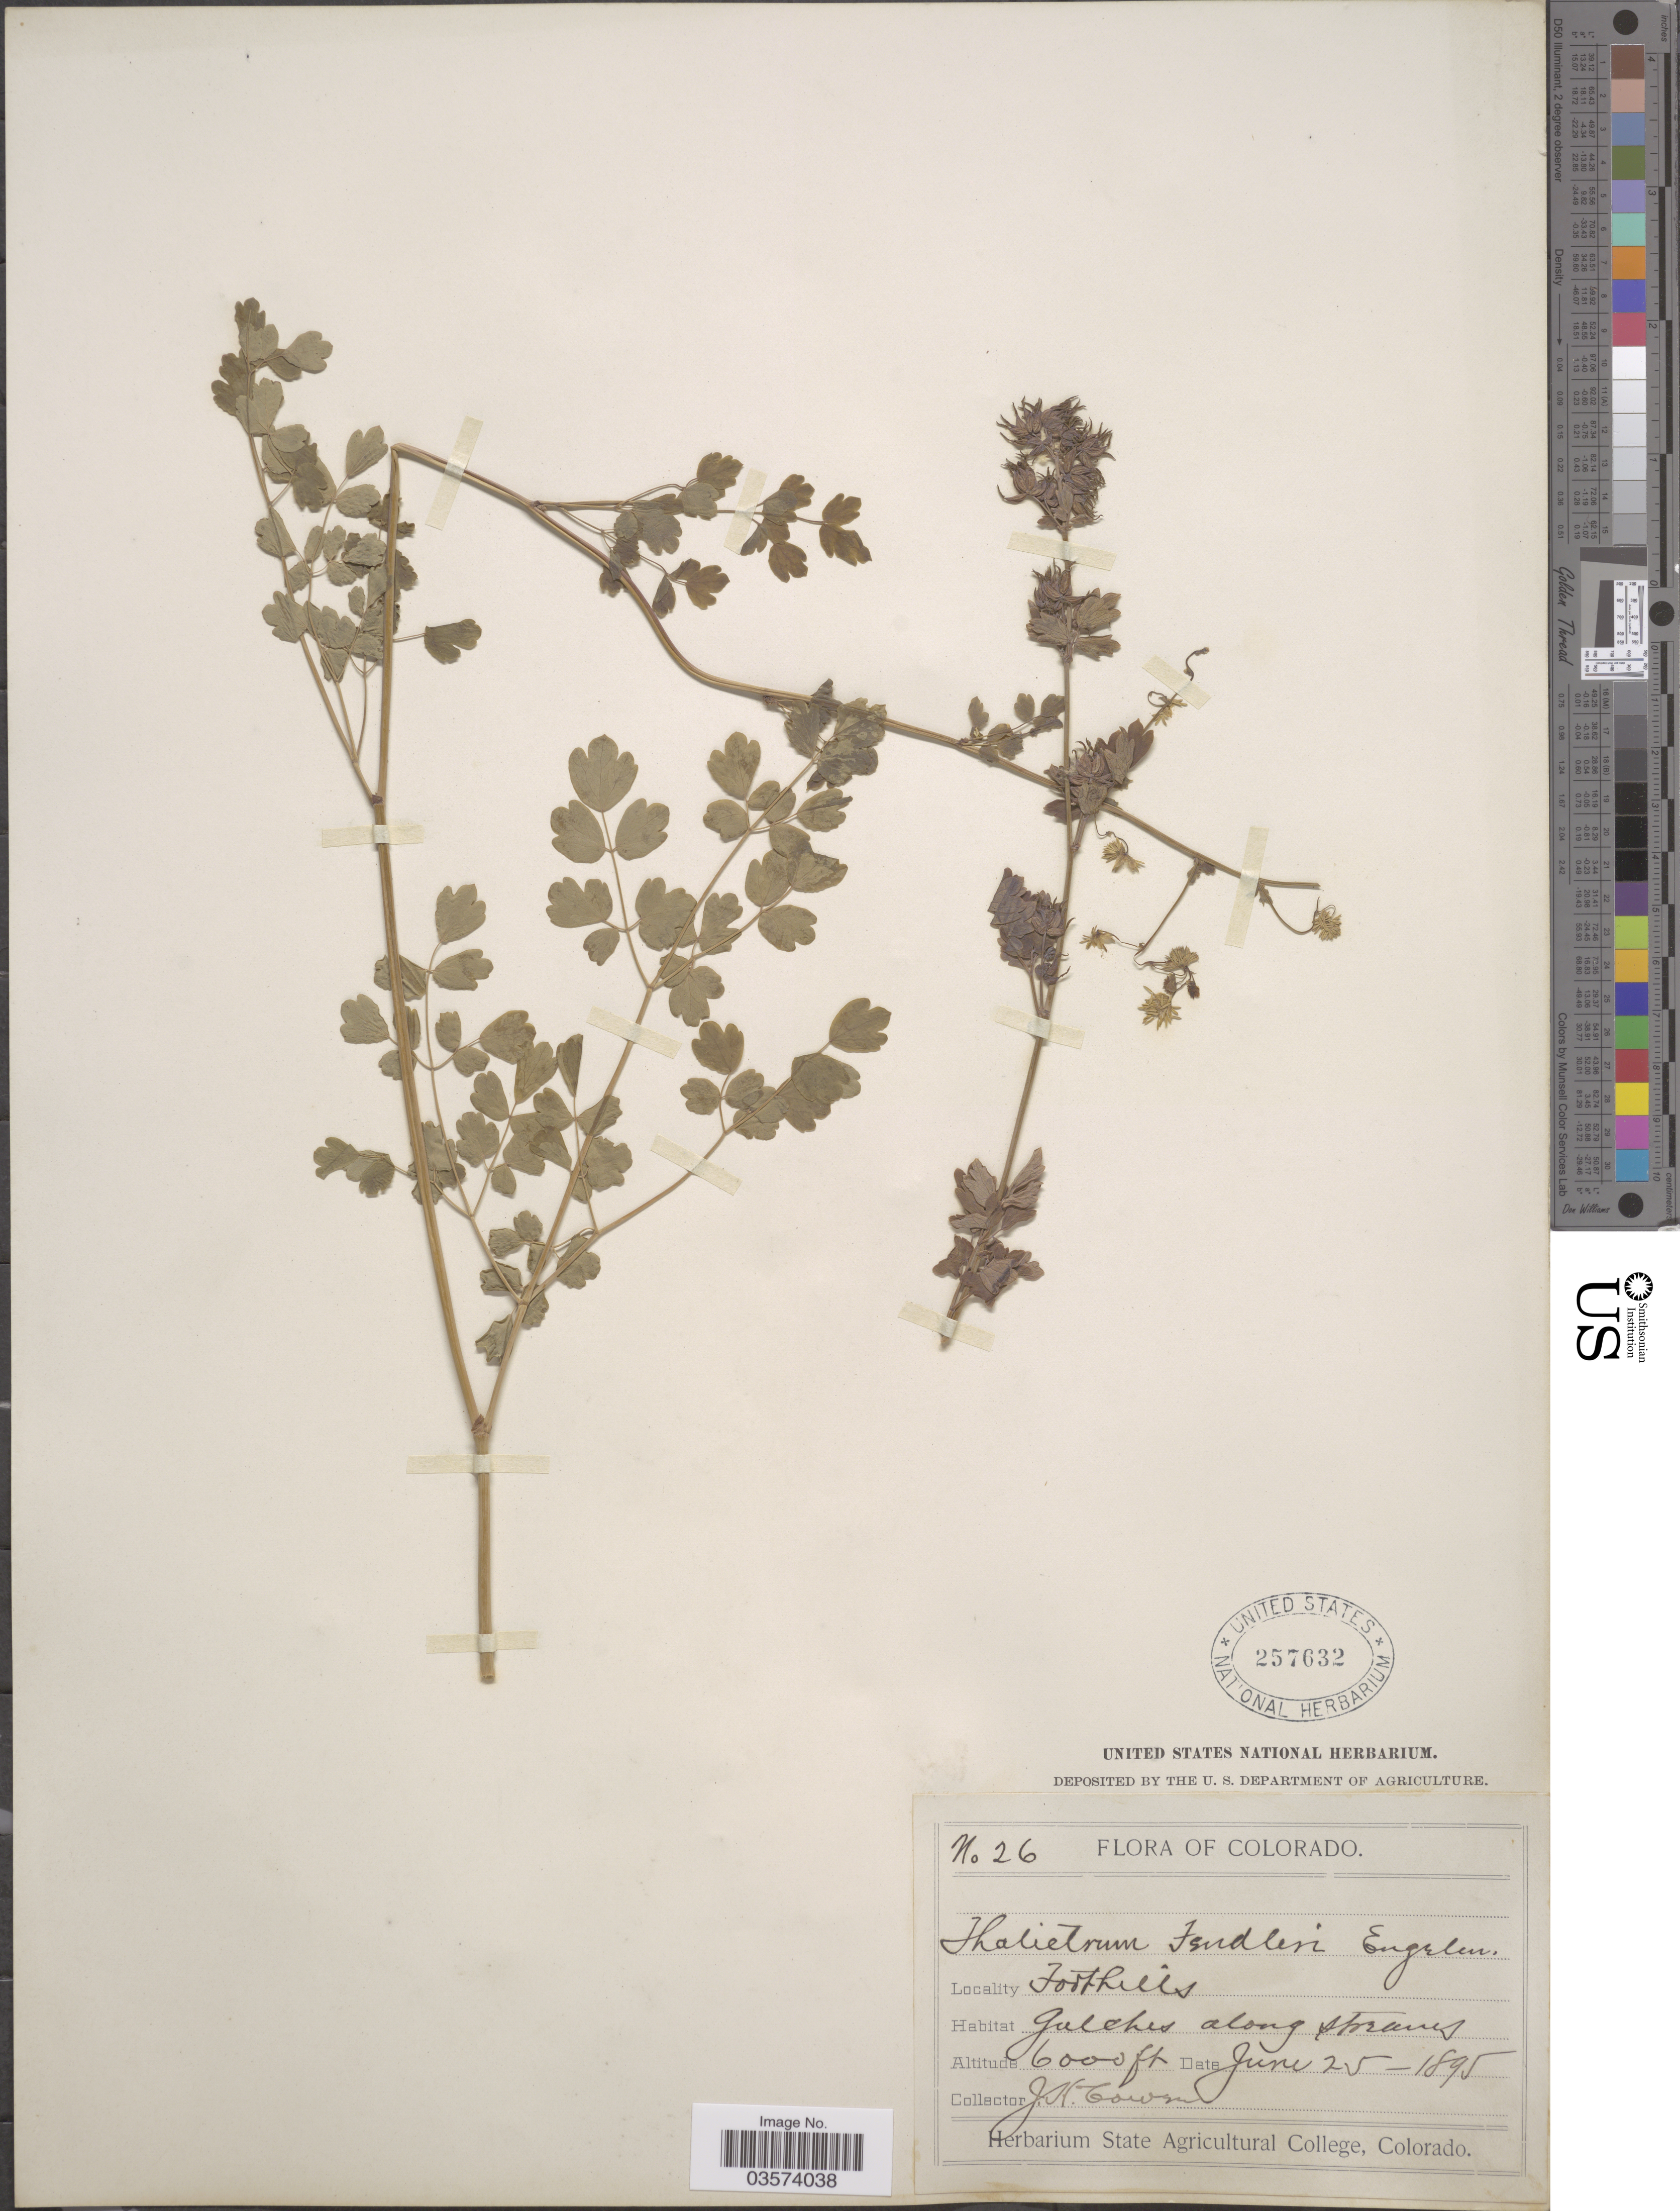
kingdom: Plantae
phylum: Tracheophyta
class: Magnoliopsida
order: Ranunculales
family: Ranunculaceae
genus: Thalictrum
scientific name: Thalictrum fendleri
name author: Engelm. ex A. Gray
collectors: J. H. Cowen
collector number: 26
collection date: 1895-06-25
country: United States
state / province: Colorado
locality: Foothills.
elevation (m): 1829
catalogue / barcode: US 257632